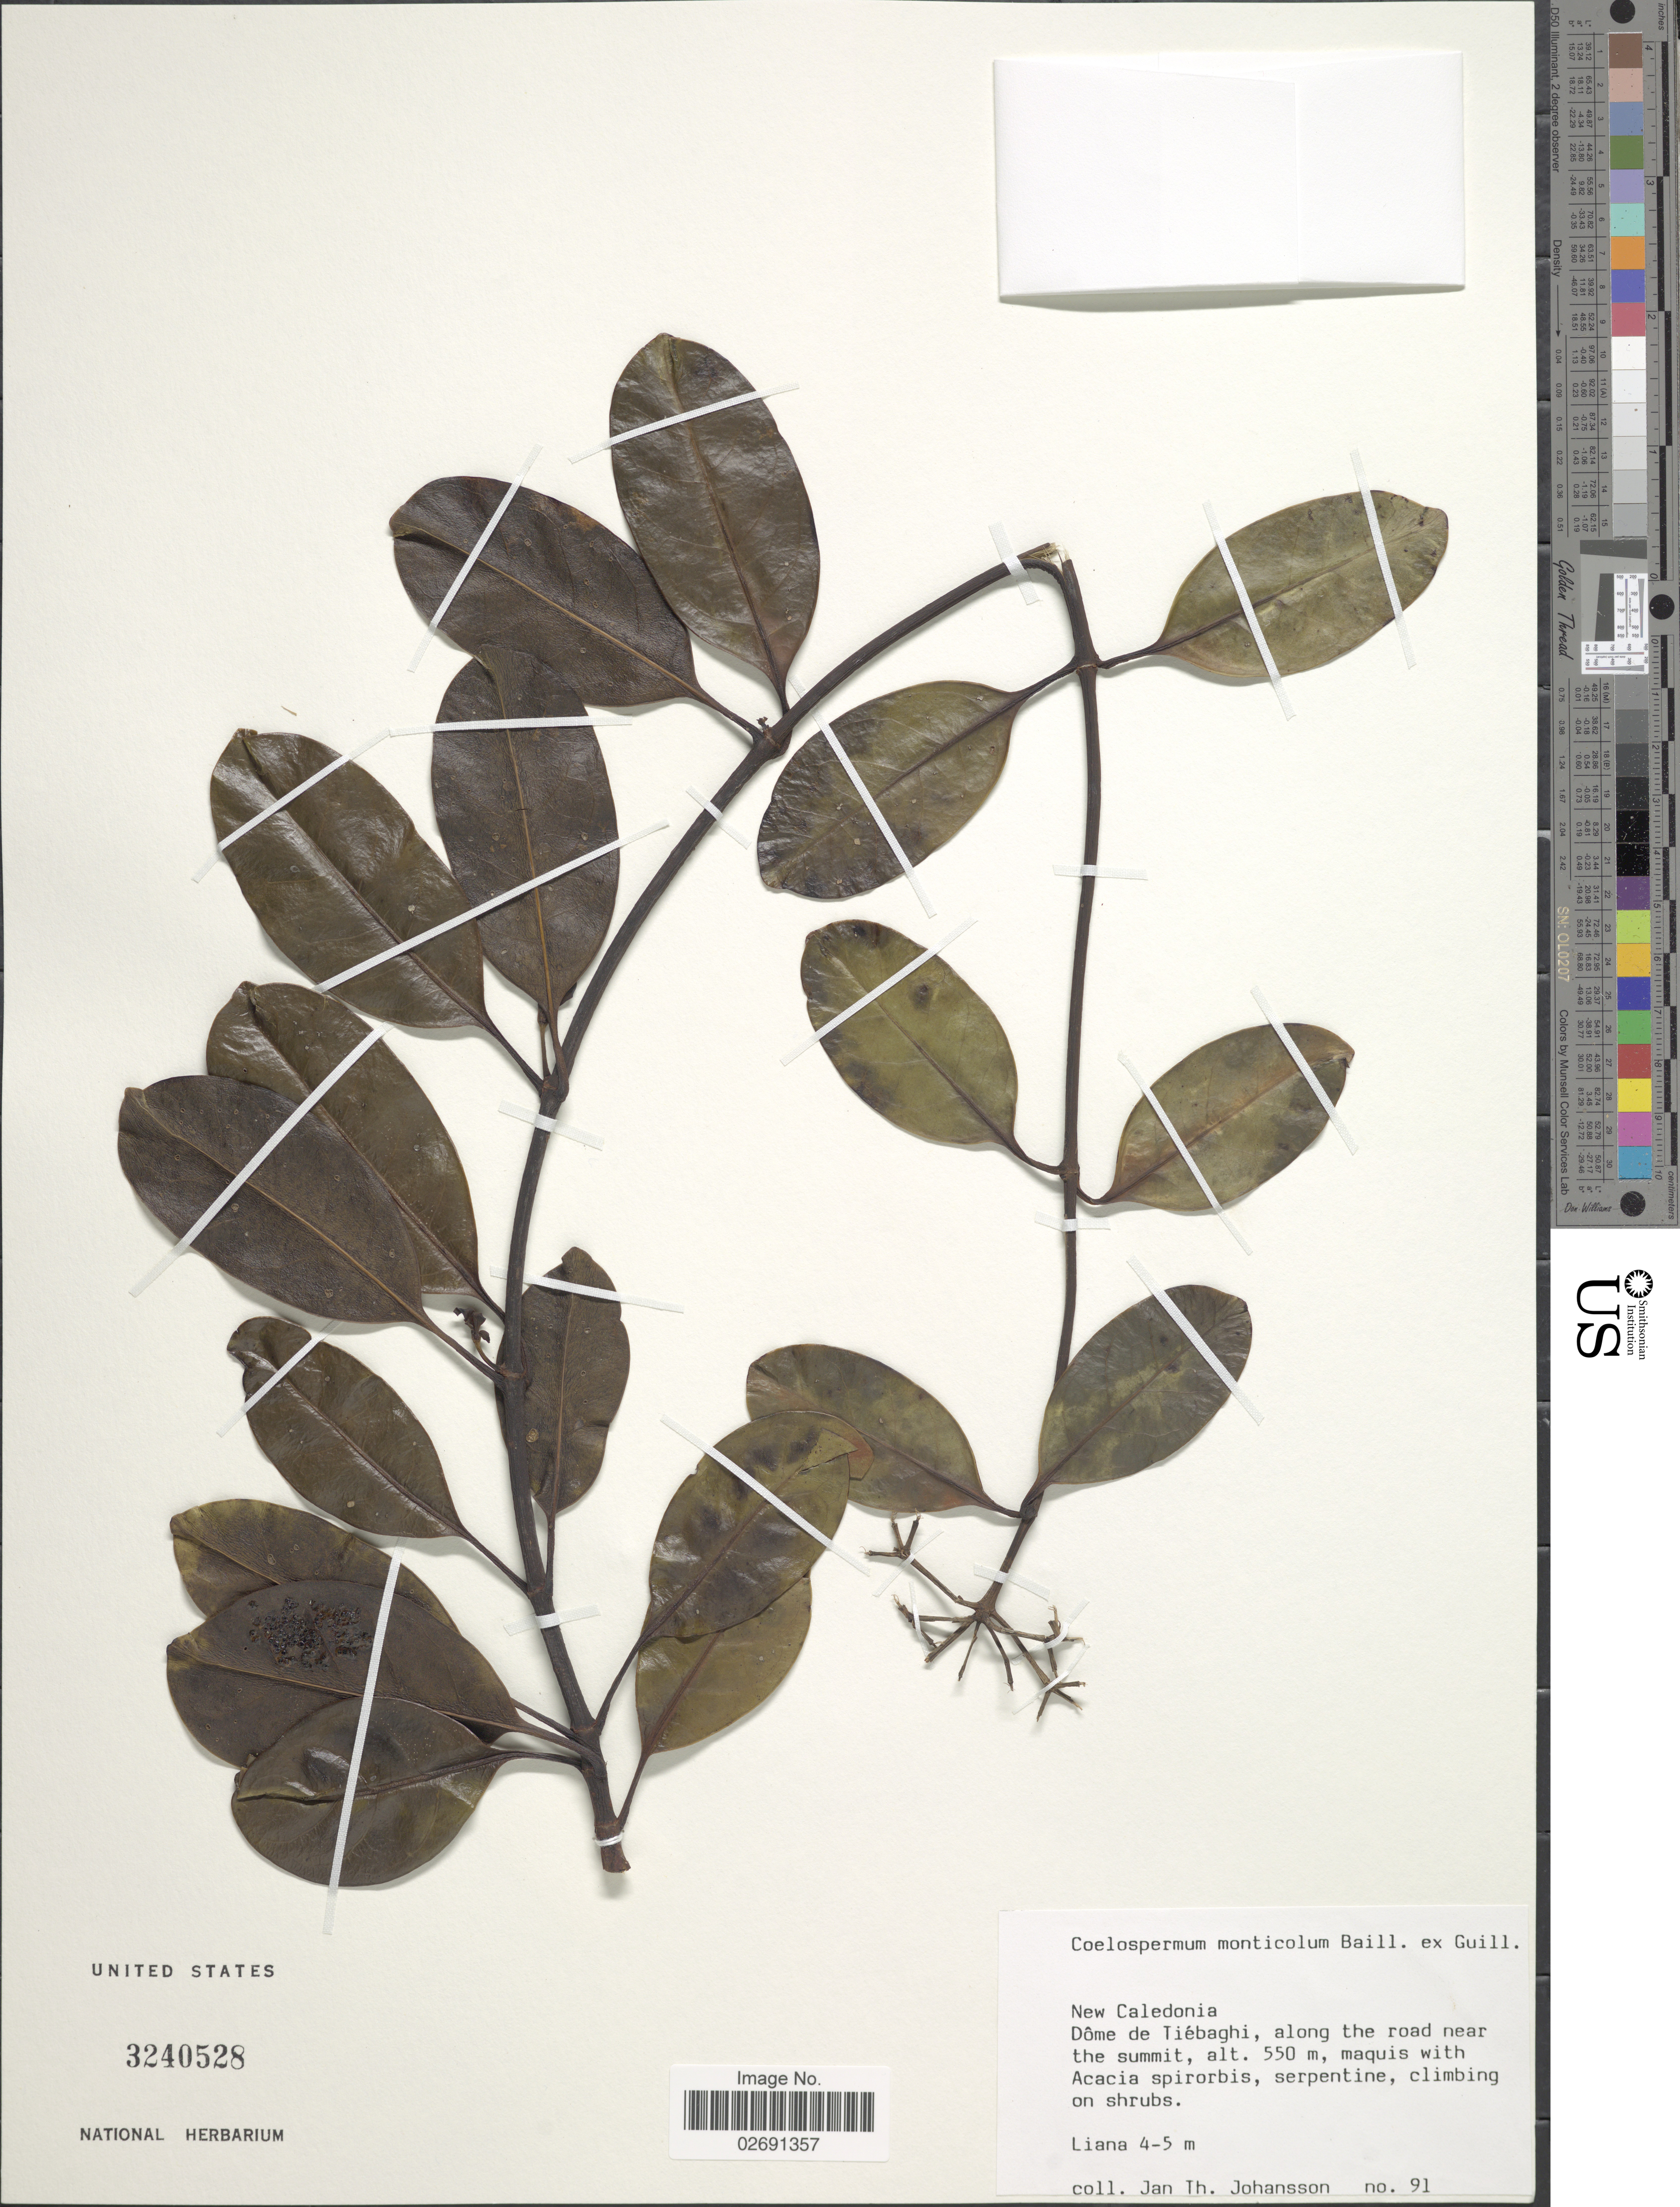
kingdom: Plantae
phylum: Tracheophyta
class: Magnoliopsida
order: Gentianales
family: Rubiaceae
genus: Coelospermum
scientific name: Coelospermum monticola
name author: Baill. ex Guillaumin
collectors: J.T. Johansson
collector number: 91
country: New Caledonia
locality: Dome de Tiebaghi, along the road near the summit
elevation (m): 550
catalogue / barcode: US 3240528